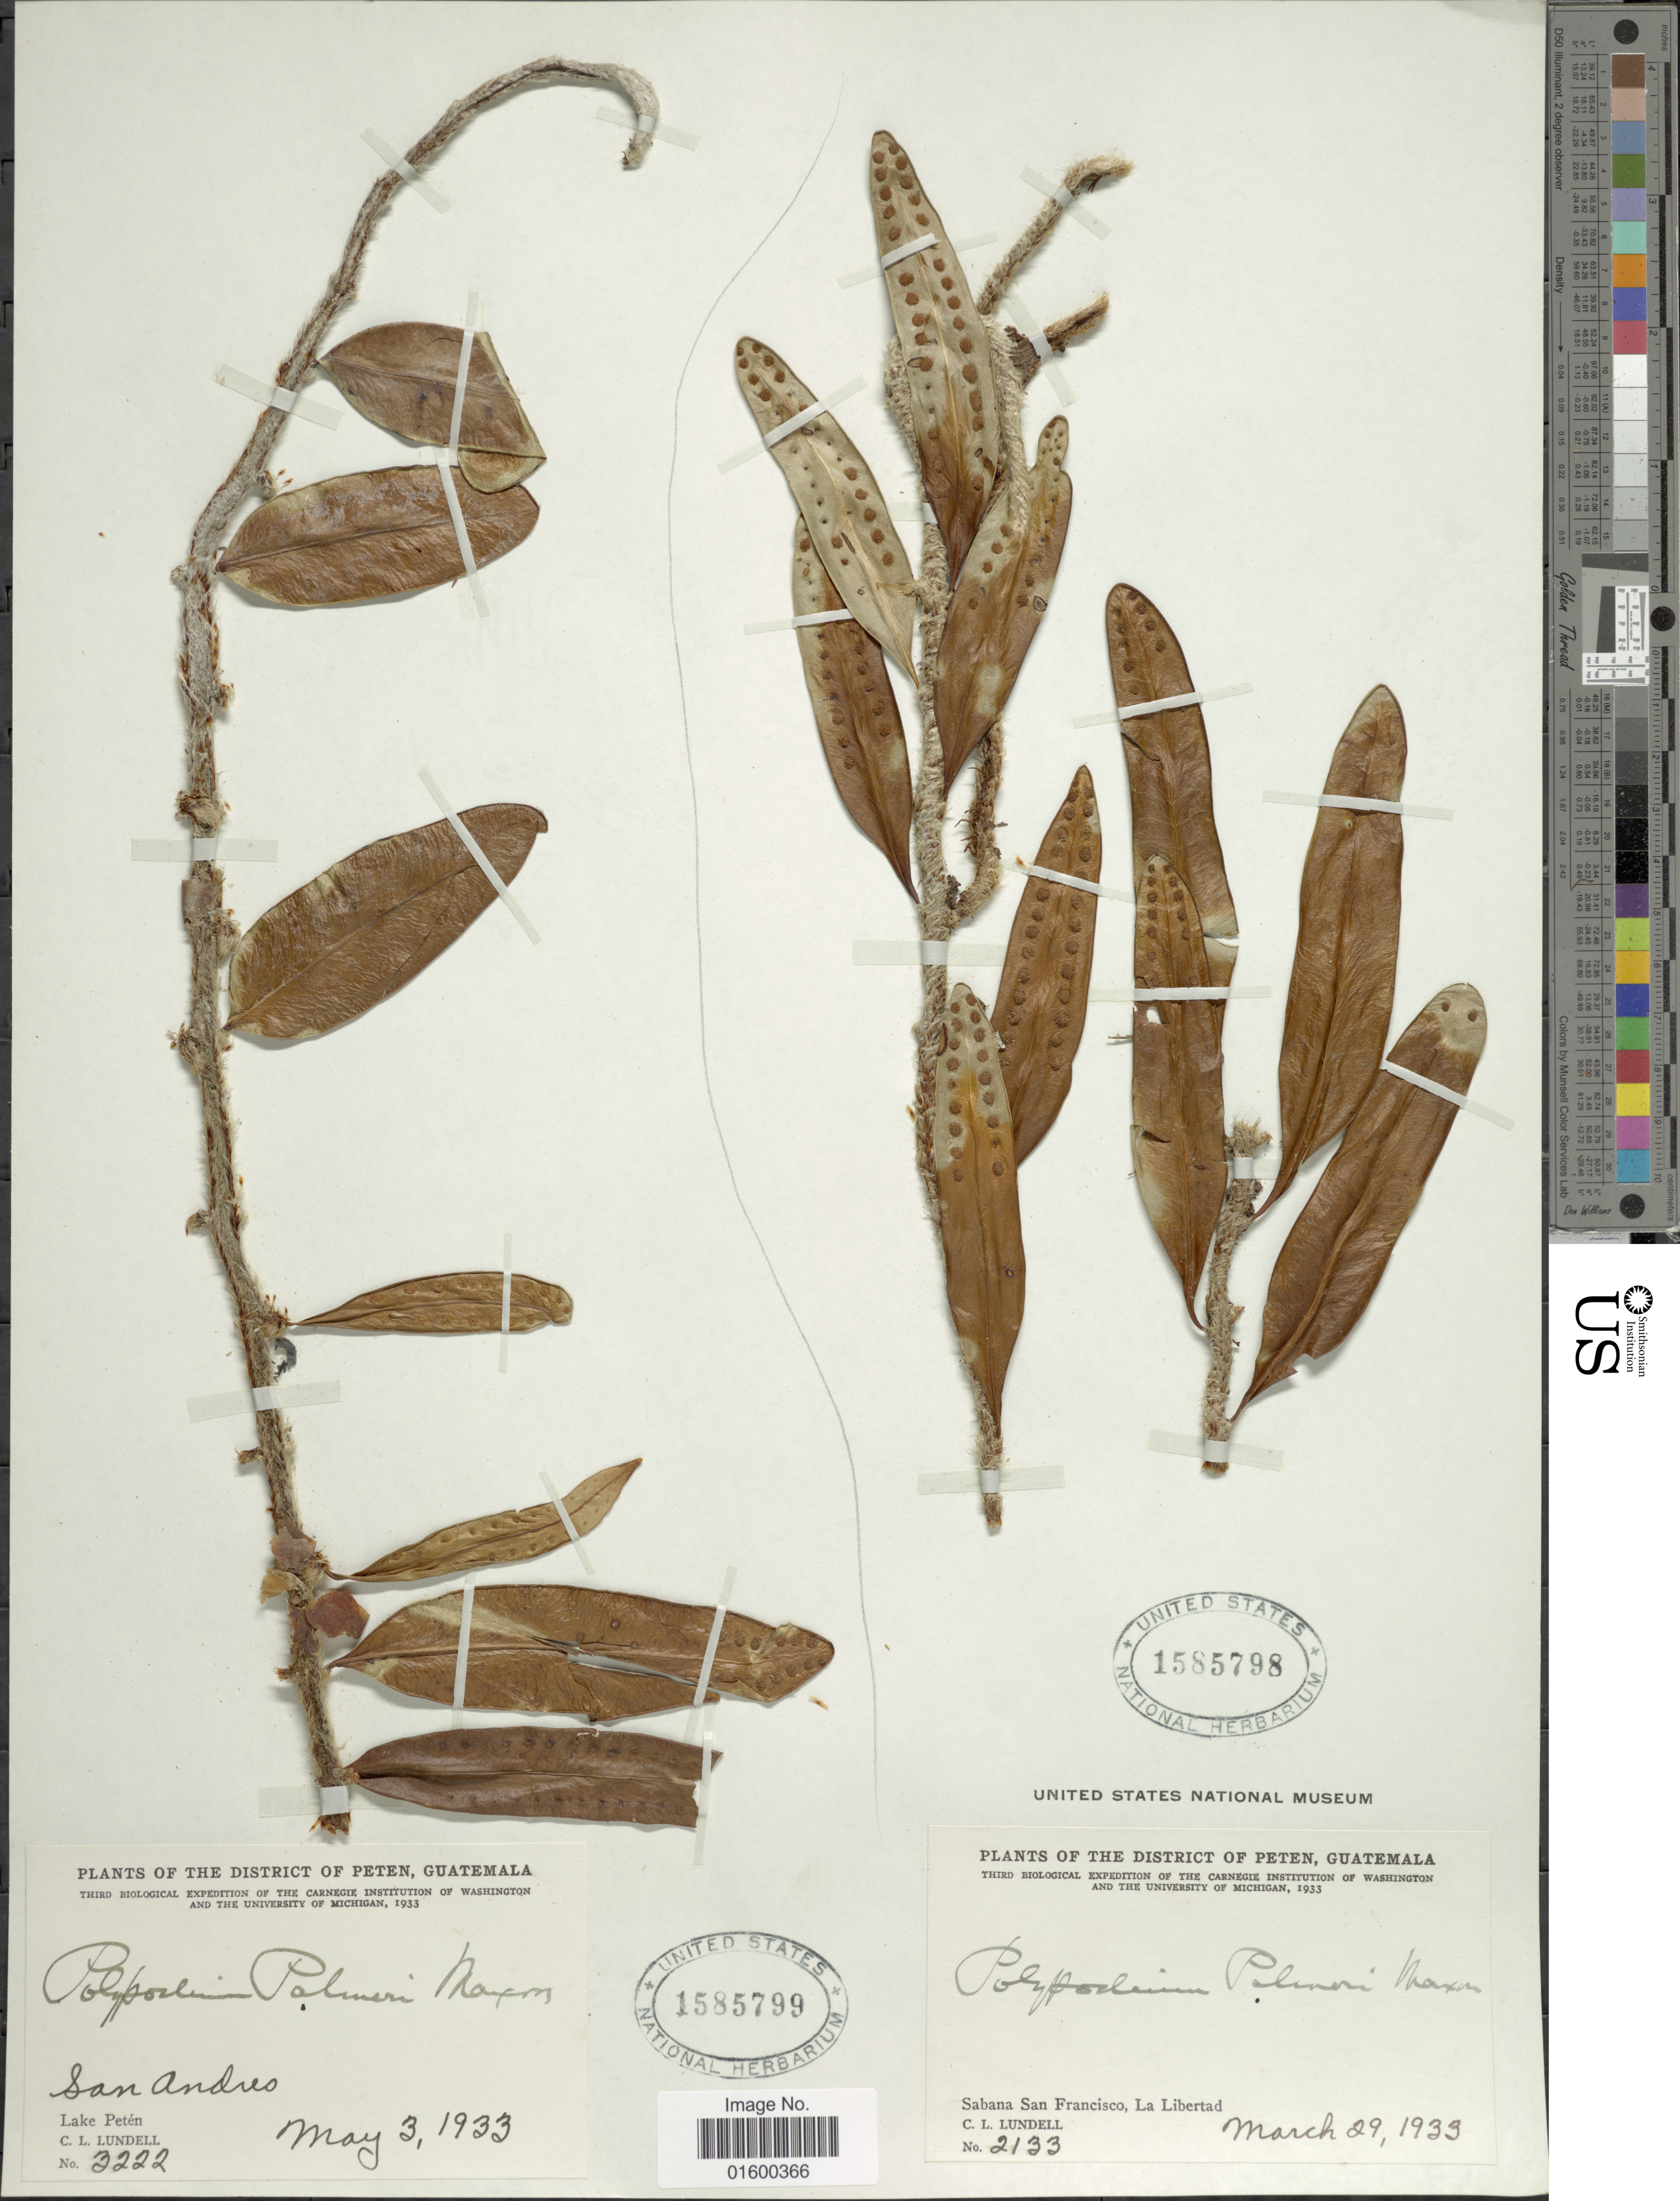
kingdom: Plantae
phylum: Tracheophyta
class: Polypodiopsida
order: Polypodiales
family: Polypodiaceae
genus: Microgramma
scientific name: Microgramma nitida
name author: (J. Sm.) A.R. Sm.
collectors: C. L. Lundell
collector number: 3222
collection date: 1933-05-03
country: Guatemala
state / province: El Petén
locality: District of Peten, San Andres, Lake Peten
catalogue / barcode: US 1585799